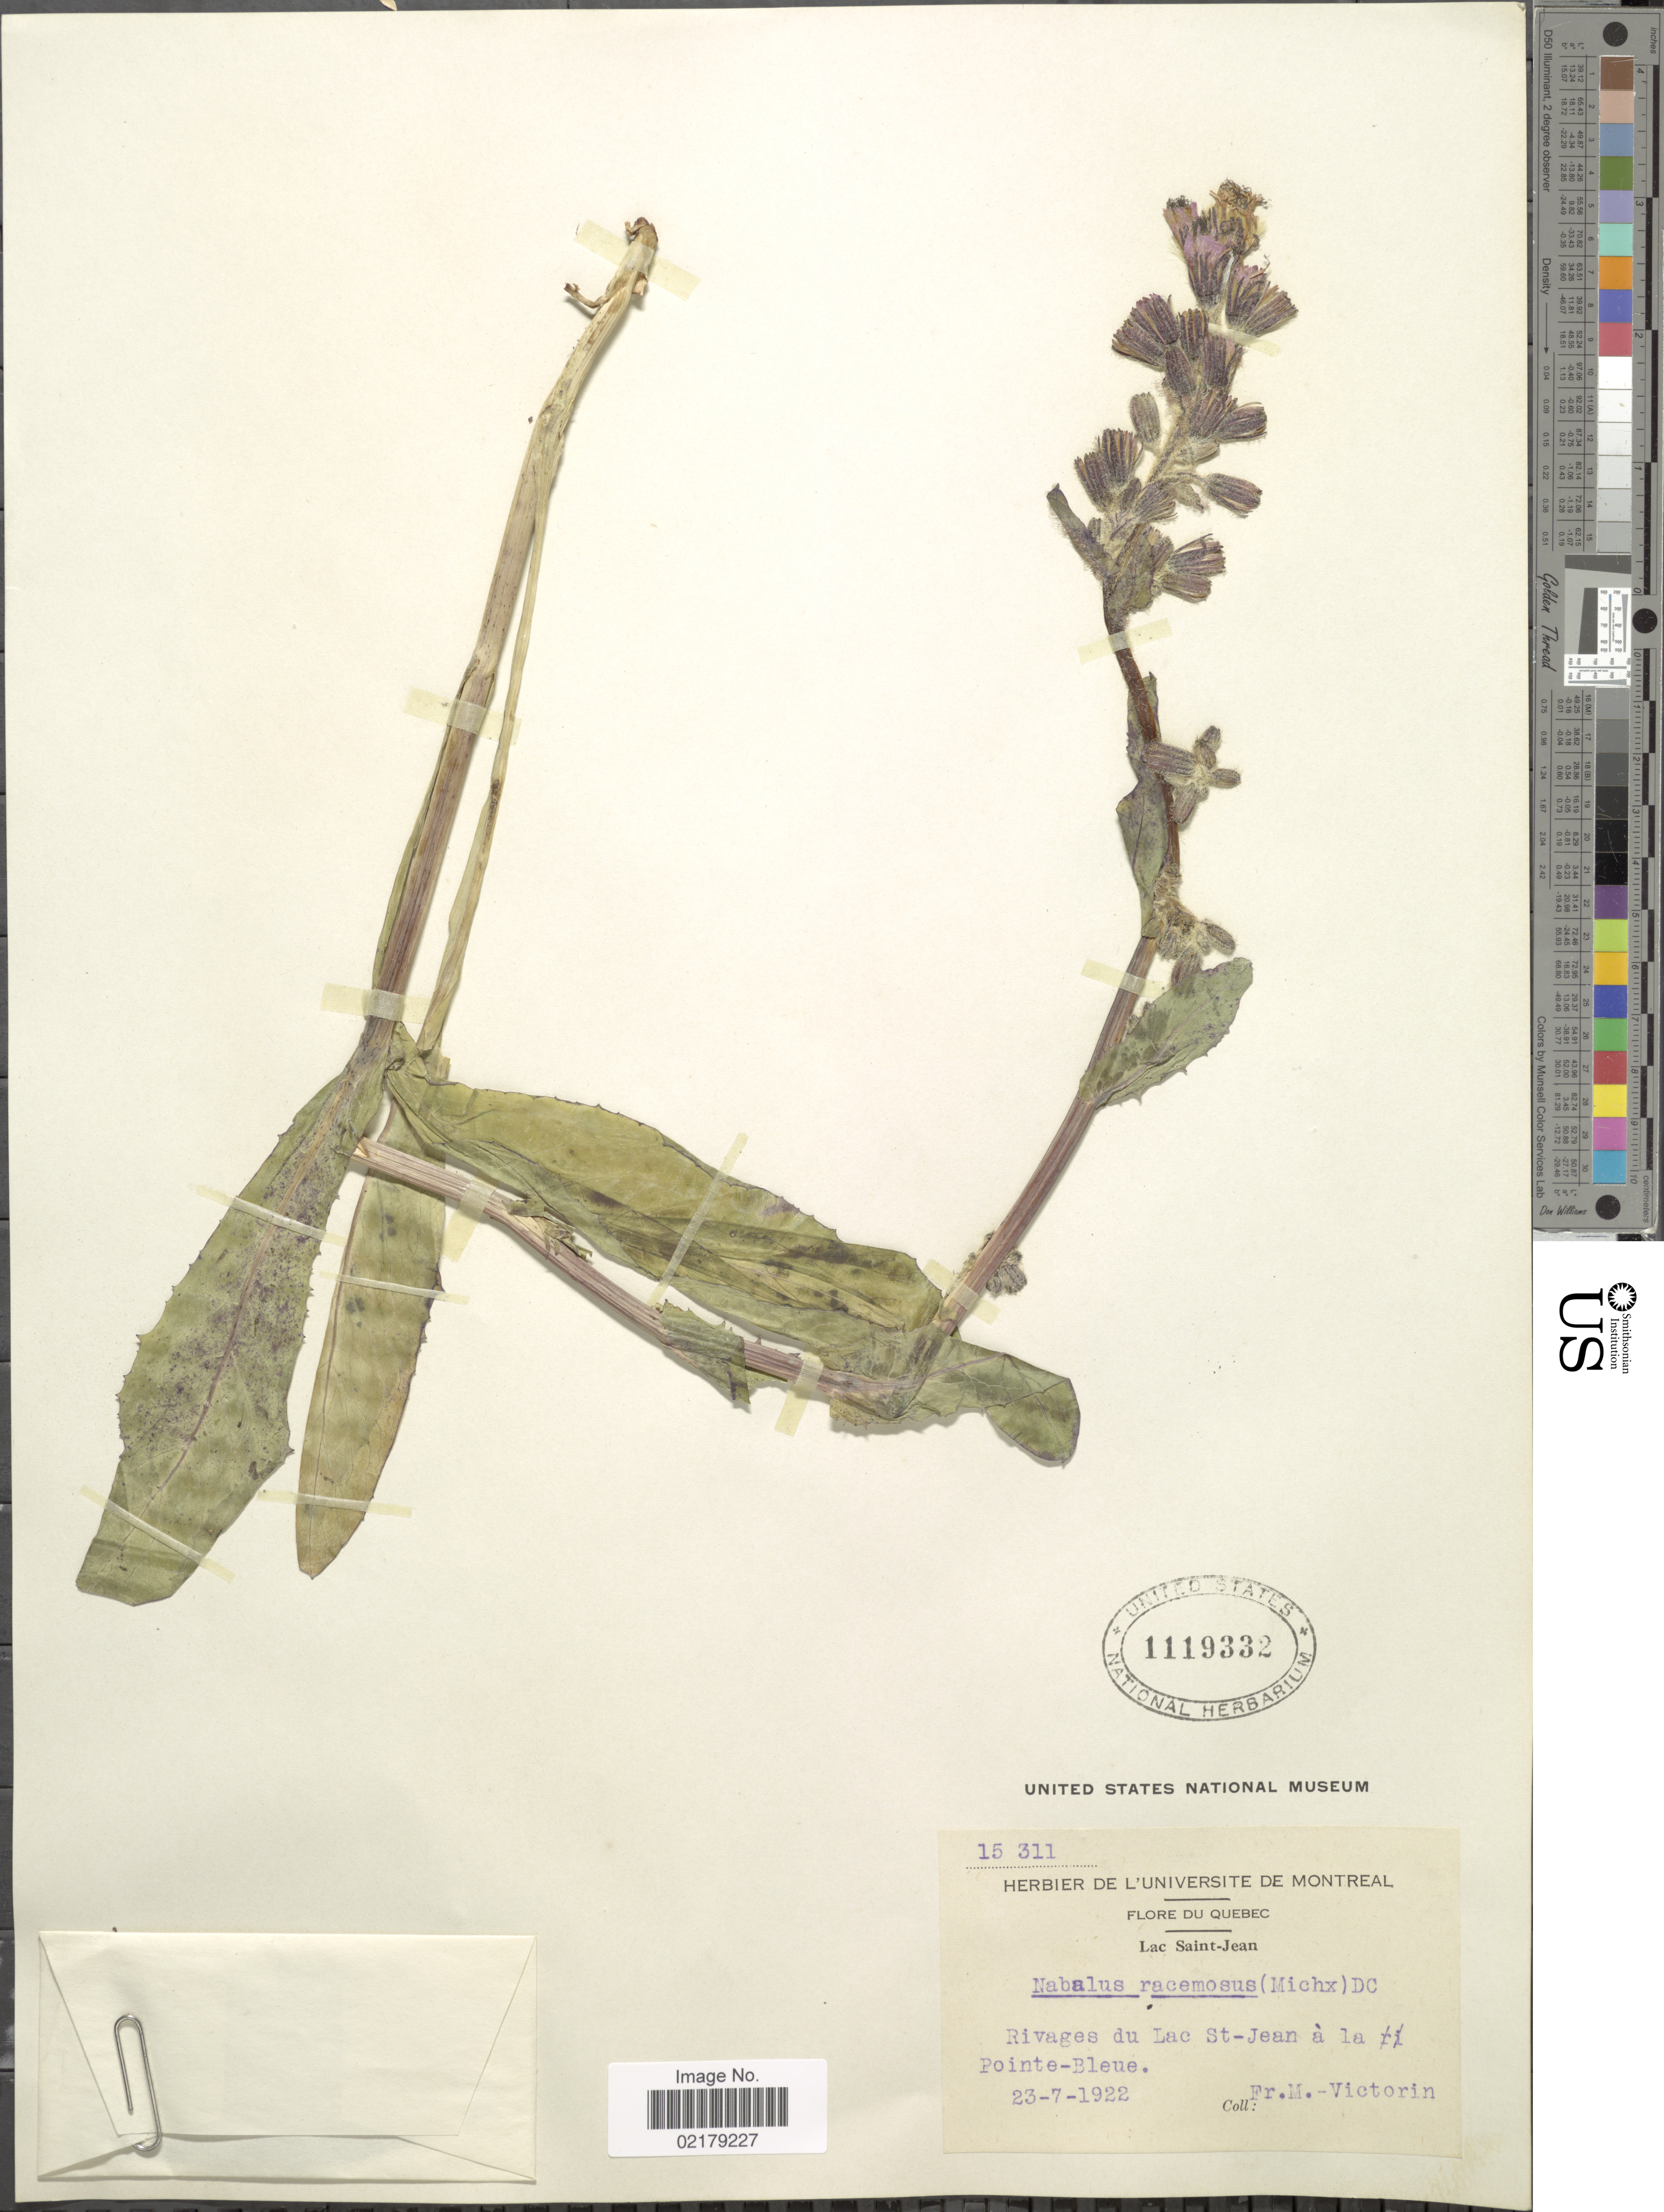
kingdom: Plantae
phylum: Tracheophyta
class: Magnoliopsida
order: Asterales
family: Asteraceae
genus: Nabalus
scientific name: Nabalus racemosus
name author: (Michx.) Hook.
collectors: Fr. Marie-Victorin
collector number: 15311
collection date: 1922-07-23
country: Canada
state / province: Quebec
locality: Lac Saint-Jean, Ravages du Lac St-Jean à la Pointe-Bleue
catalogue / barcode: US 1119332